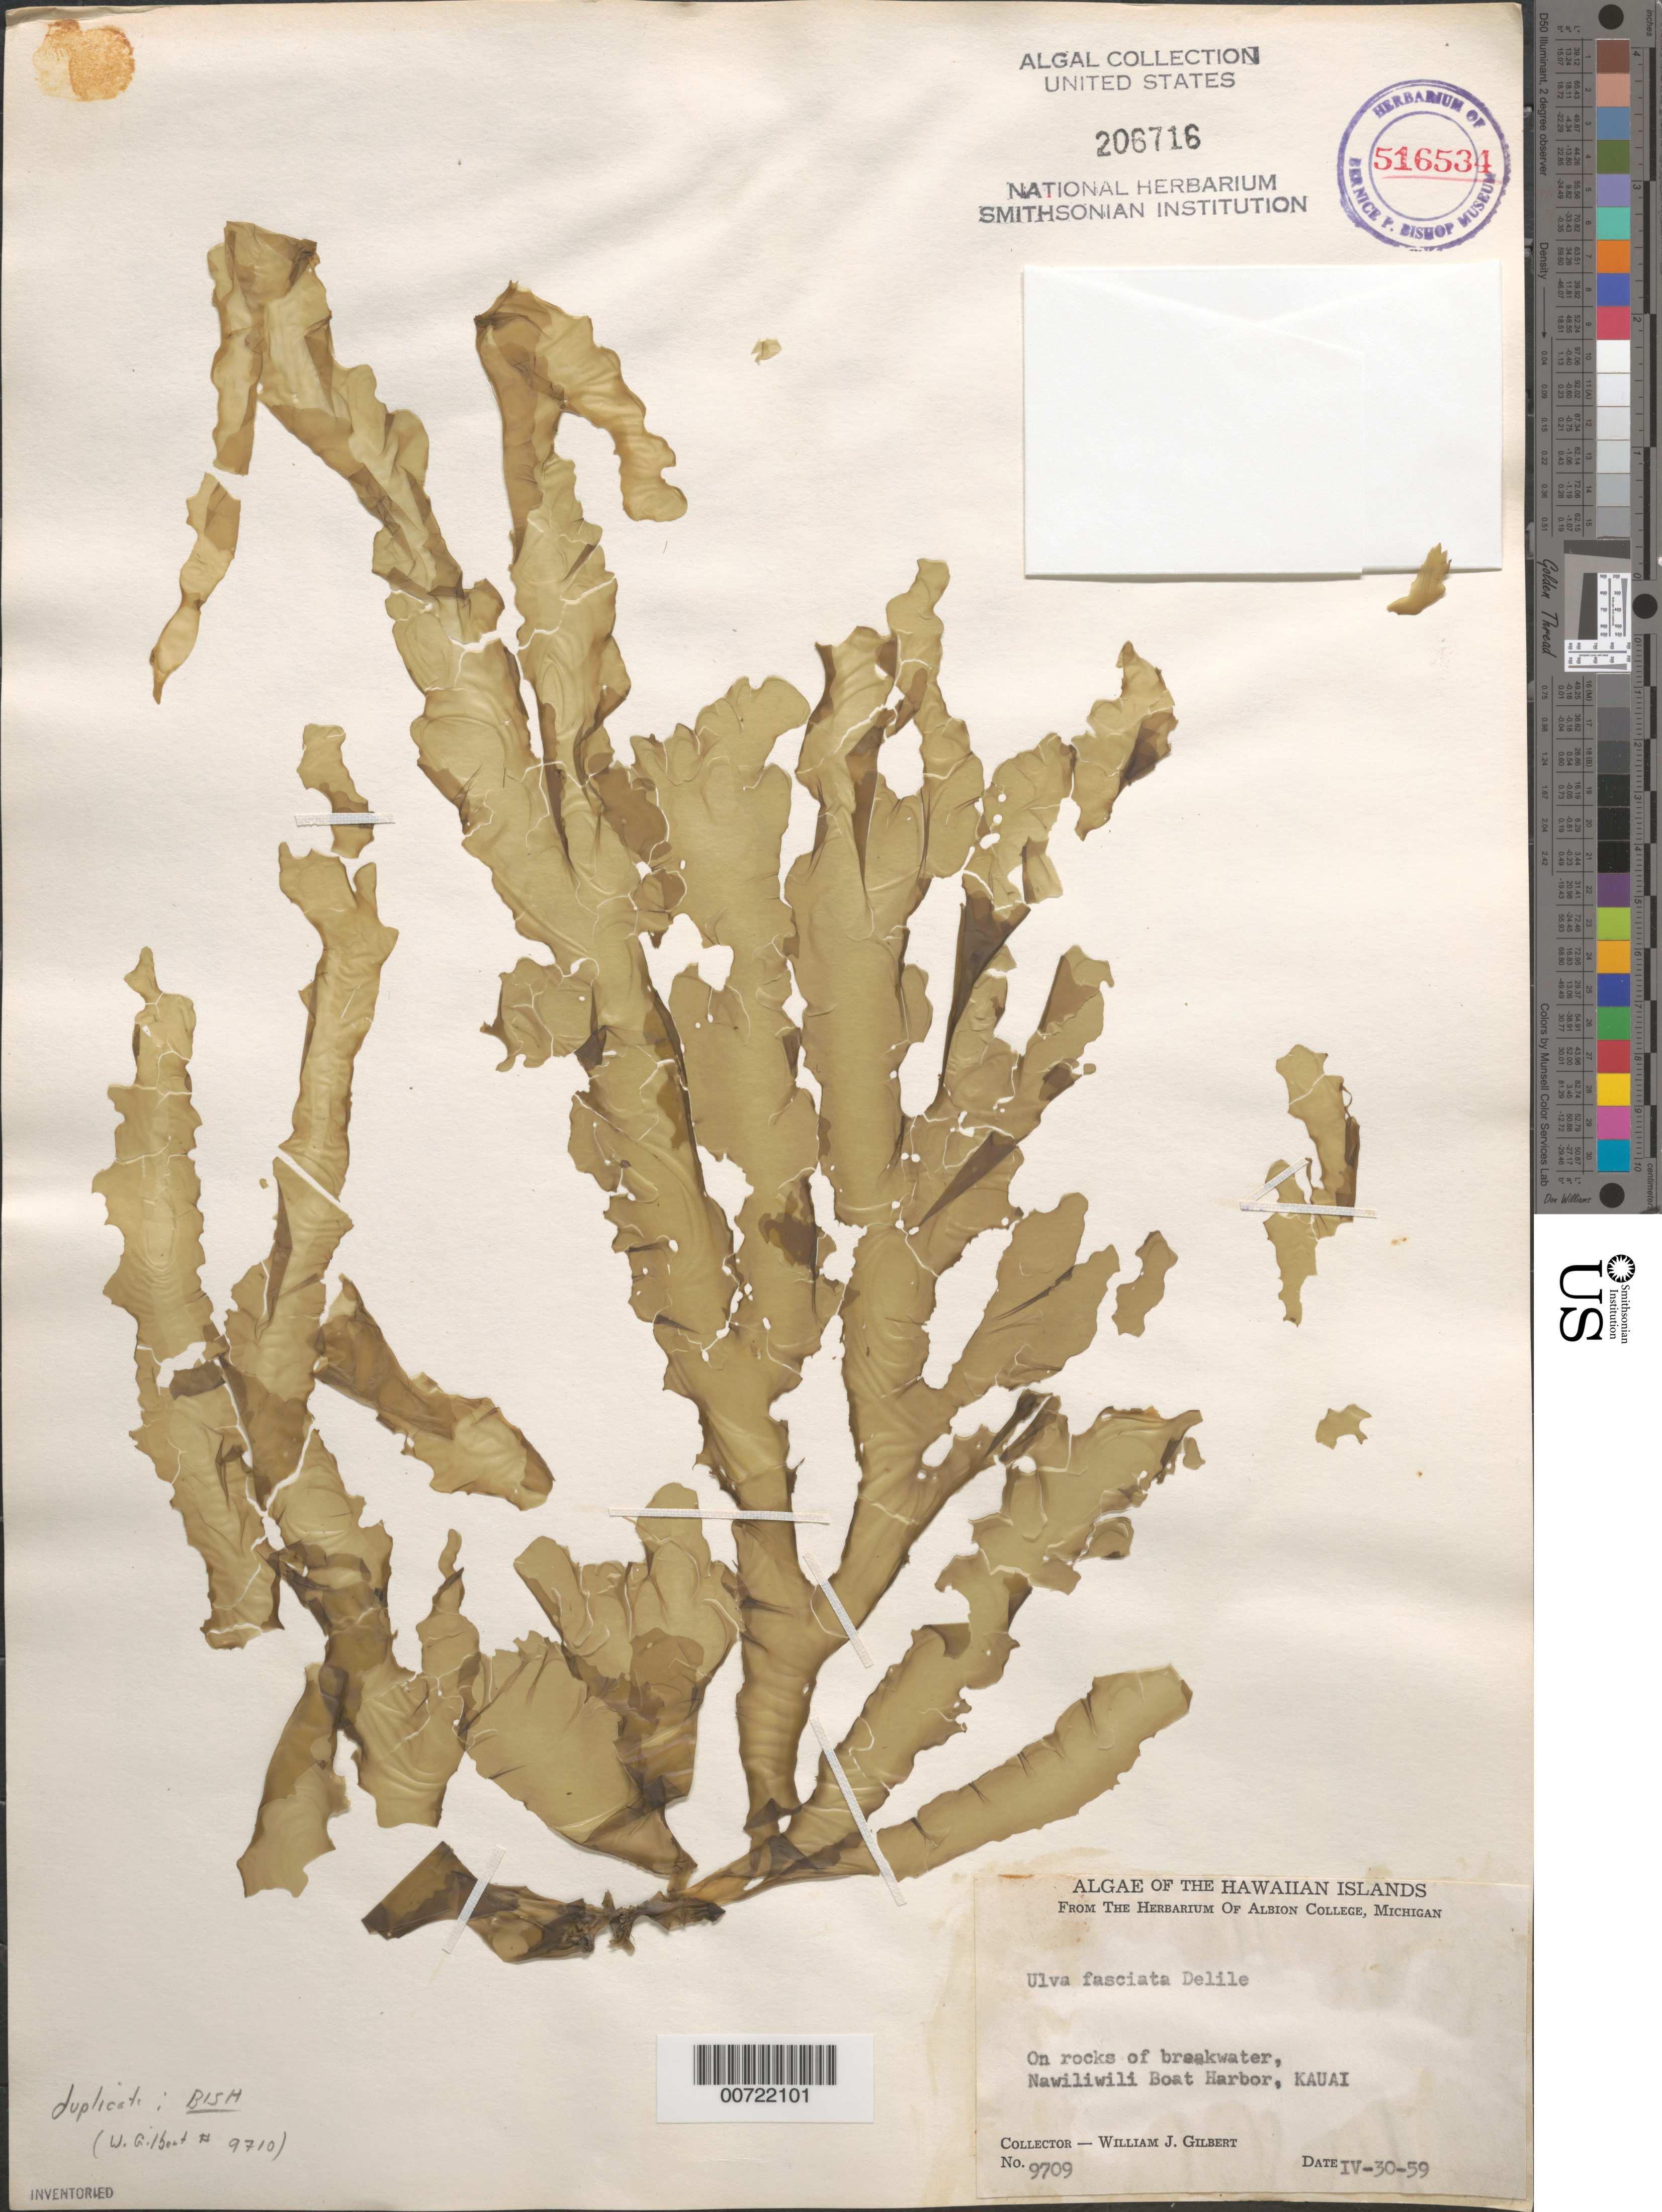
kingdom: Plantae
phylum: Chlorophyta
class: Ulvophyceae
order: Ulvales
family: Ulvaceae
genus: Ulva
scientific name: Ulva lactuca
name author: L.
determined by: Algae name updating Project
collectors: W. J. Gilbert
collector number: WJG 9709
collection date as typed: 30 Apr 1959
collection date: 1959-04-30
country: United States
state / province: Hawaii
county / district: Kauai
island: Kaua'i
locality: Nawiliwili Boat Harbor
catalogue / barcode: US 206716